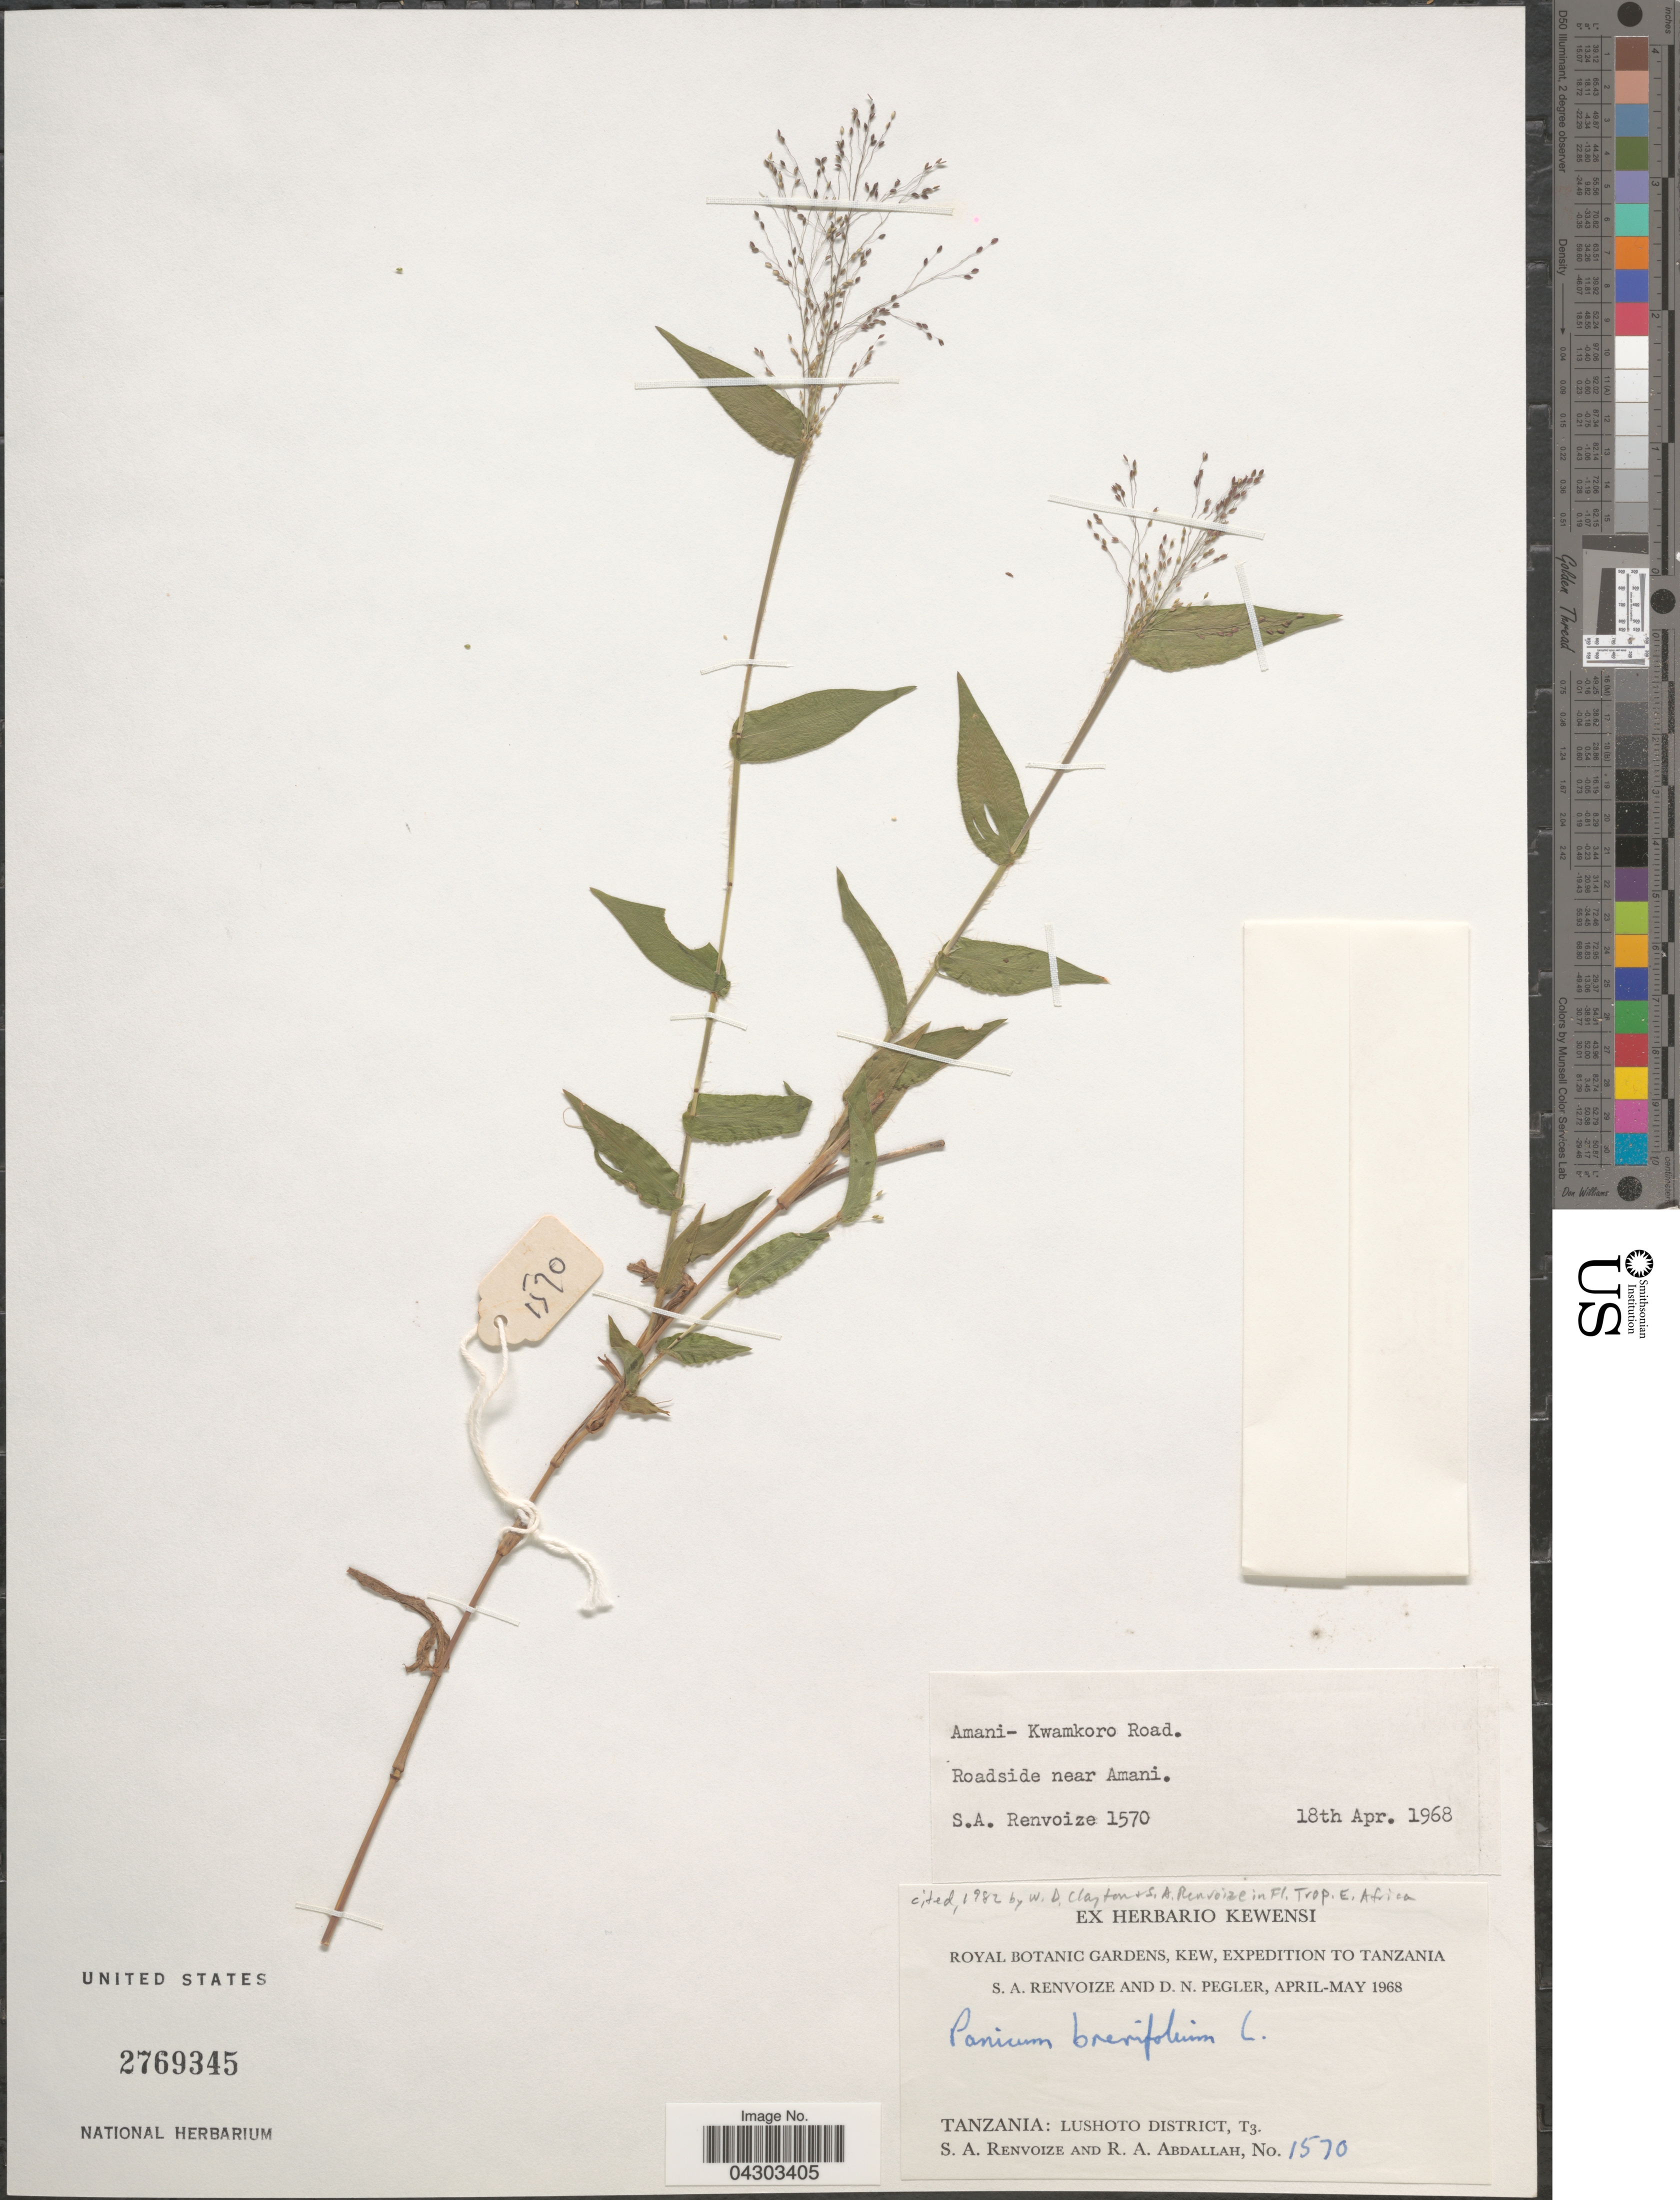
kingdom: Plantae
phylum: Tracheophyta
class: Liliopsida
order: Poales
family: Poaceae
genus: Panicum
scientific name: Panicum brevifolium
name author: L.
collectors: S. A. Renvoize & R. Abdallah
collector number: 1570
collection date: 1968-04-18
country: Tanzania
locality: Amani- Kwamkoro Road. Roadside near Amani. Royal Botanic Gardens, Kew, Expedition to Tanzania. Lushoto District, T3.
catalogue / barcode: US 2769345